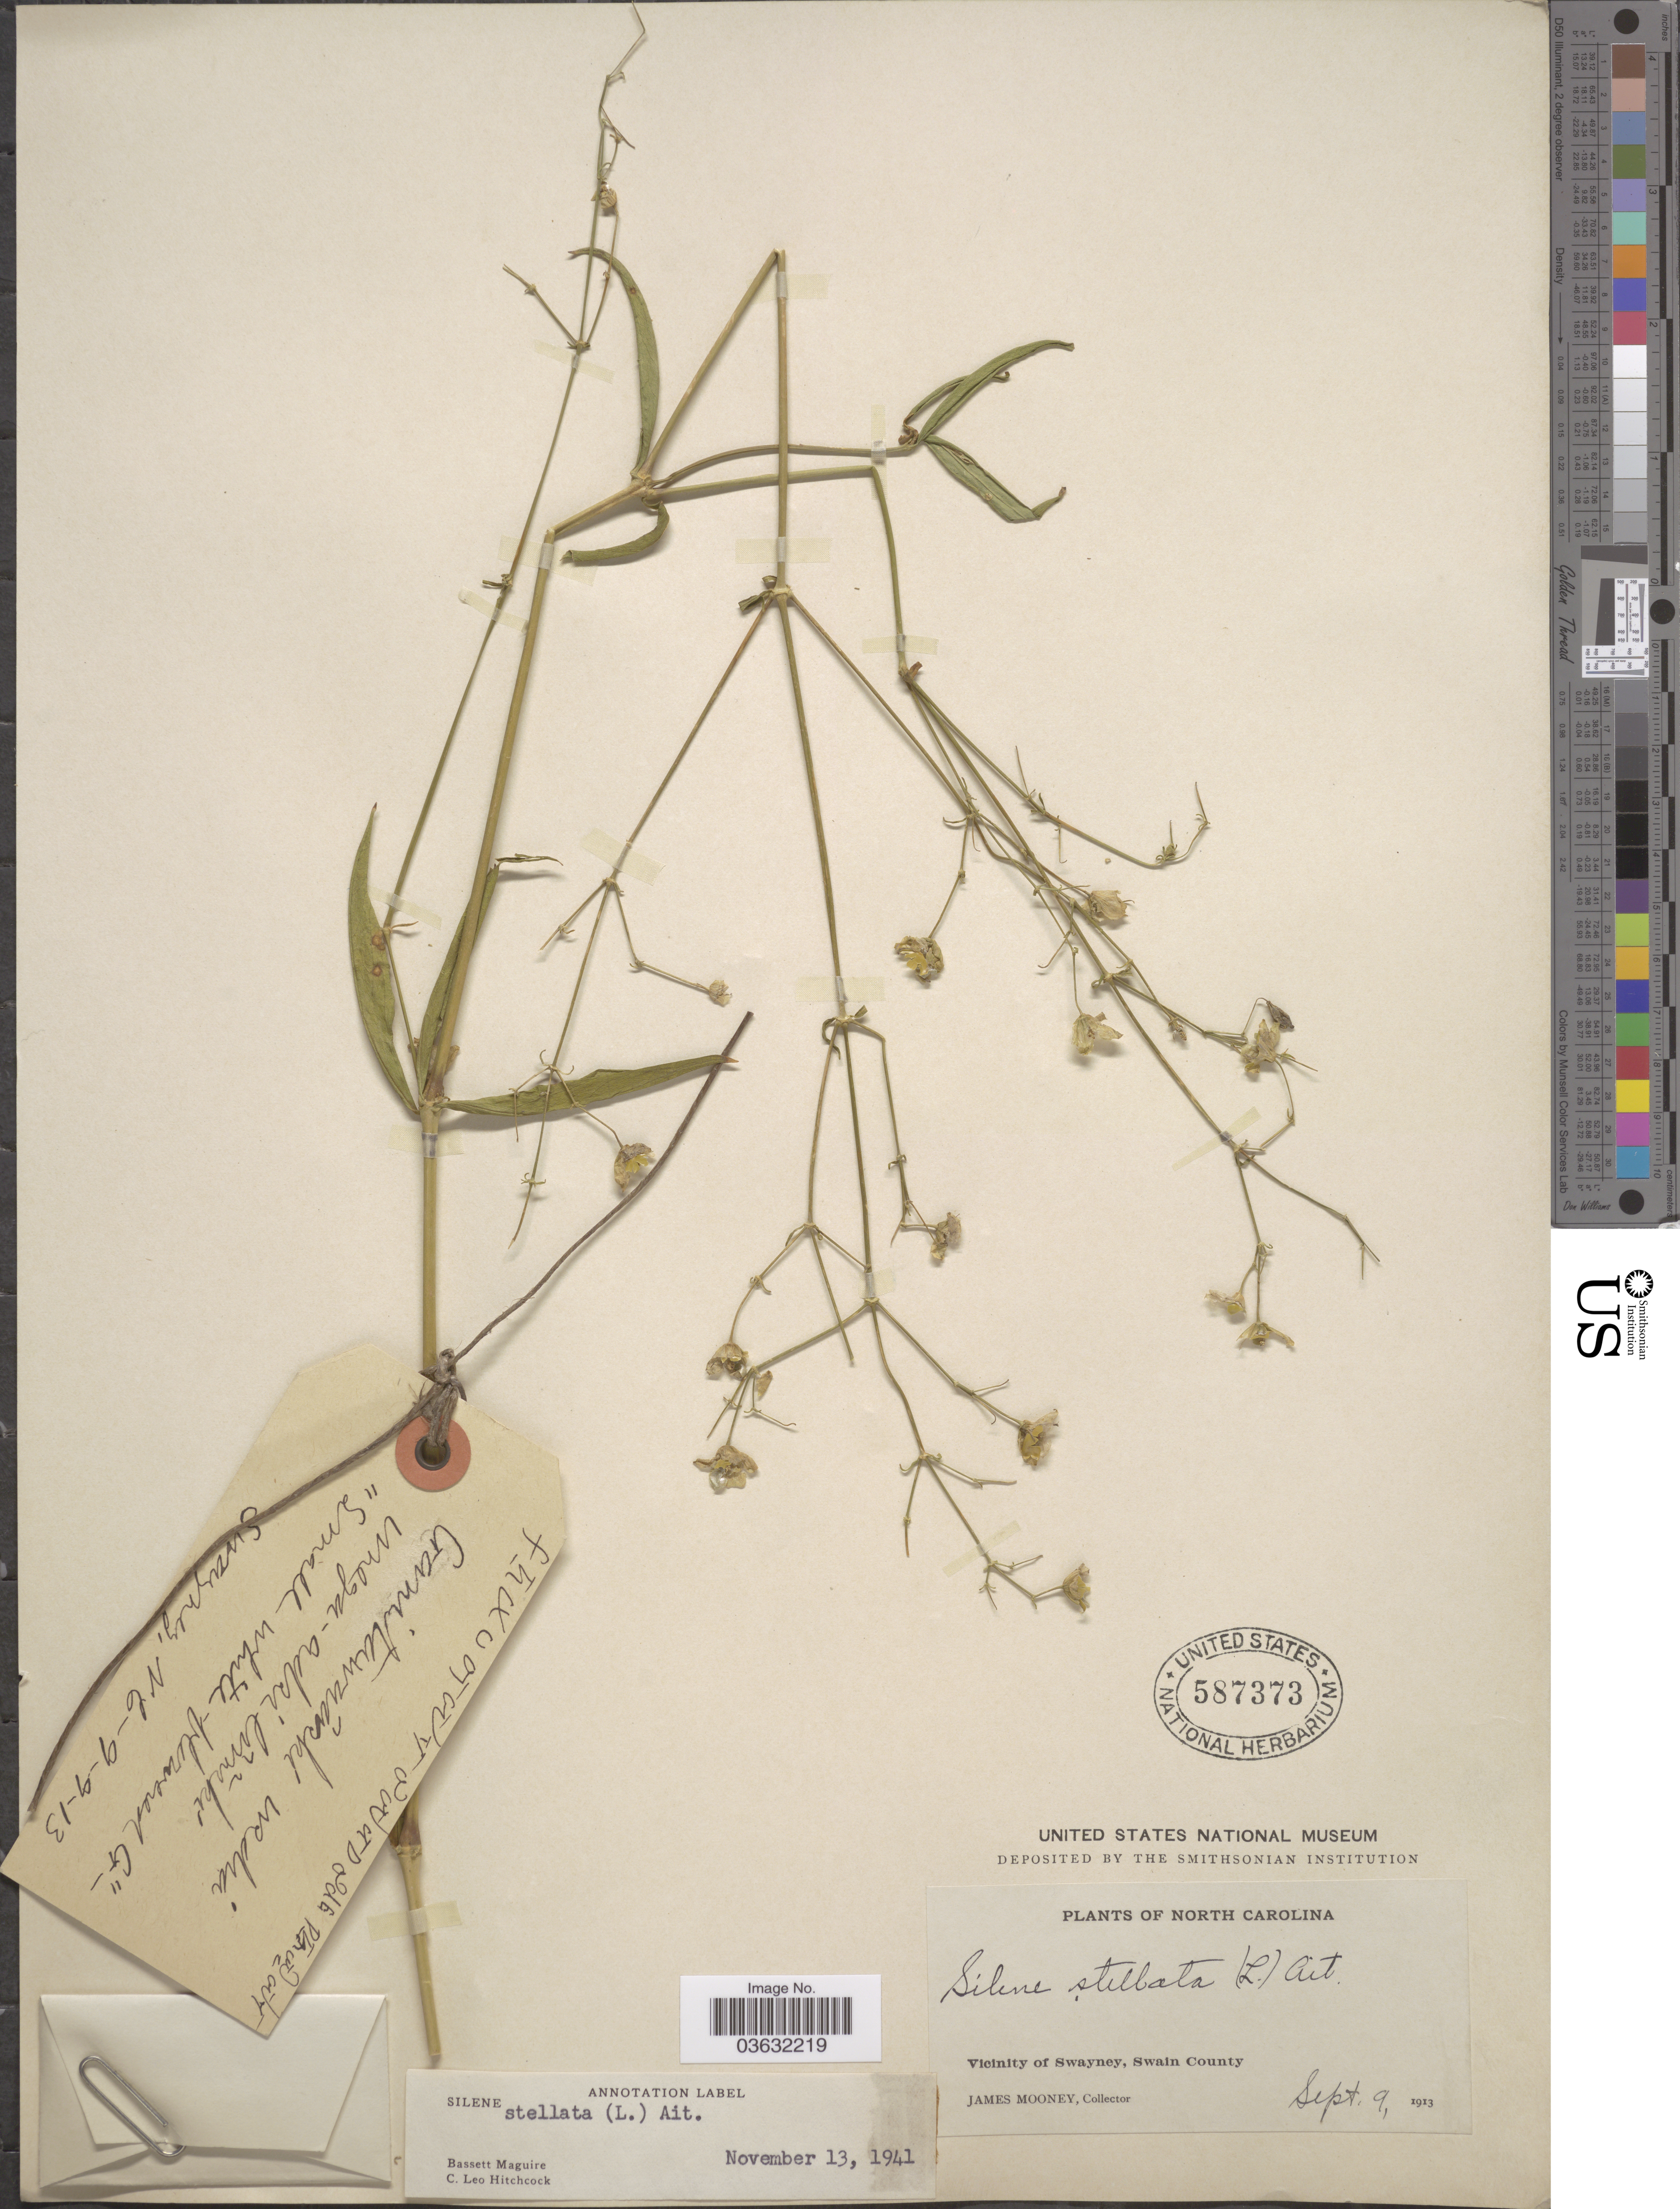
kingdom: Plantae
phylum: Tracheophyta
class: Magnoliopsida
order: Caryophyllales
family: Caryophyllaceae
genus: Silene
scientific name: Silene stellata var. stellata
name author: (L.) Coyte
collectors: J. Mooney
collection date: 1913-09-09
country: United States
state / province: North Carolina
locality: Vicinity of Swayney, Swain County.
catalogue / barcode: US 587373